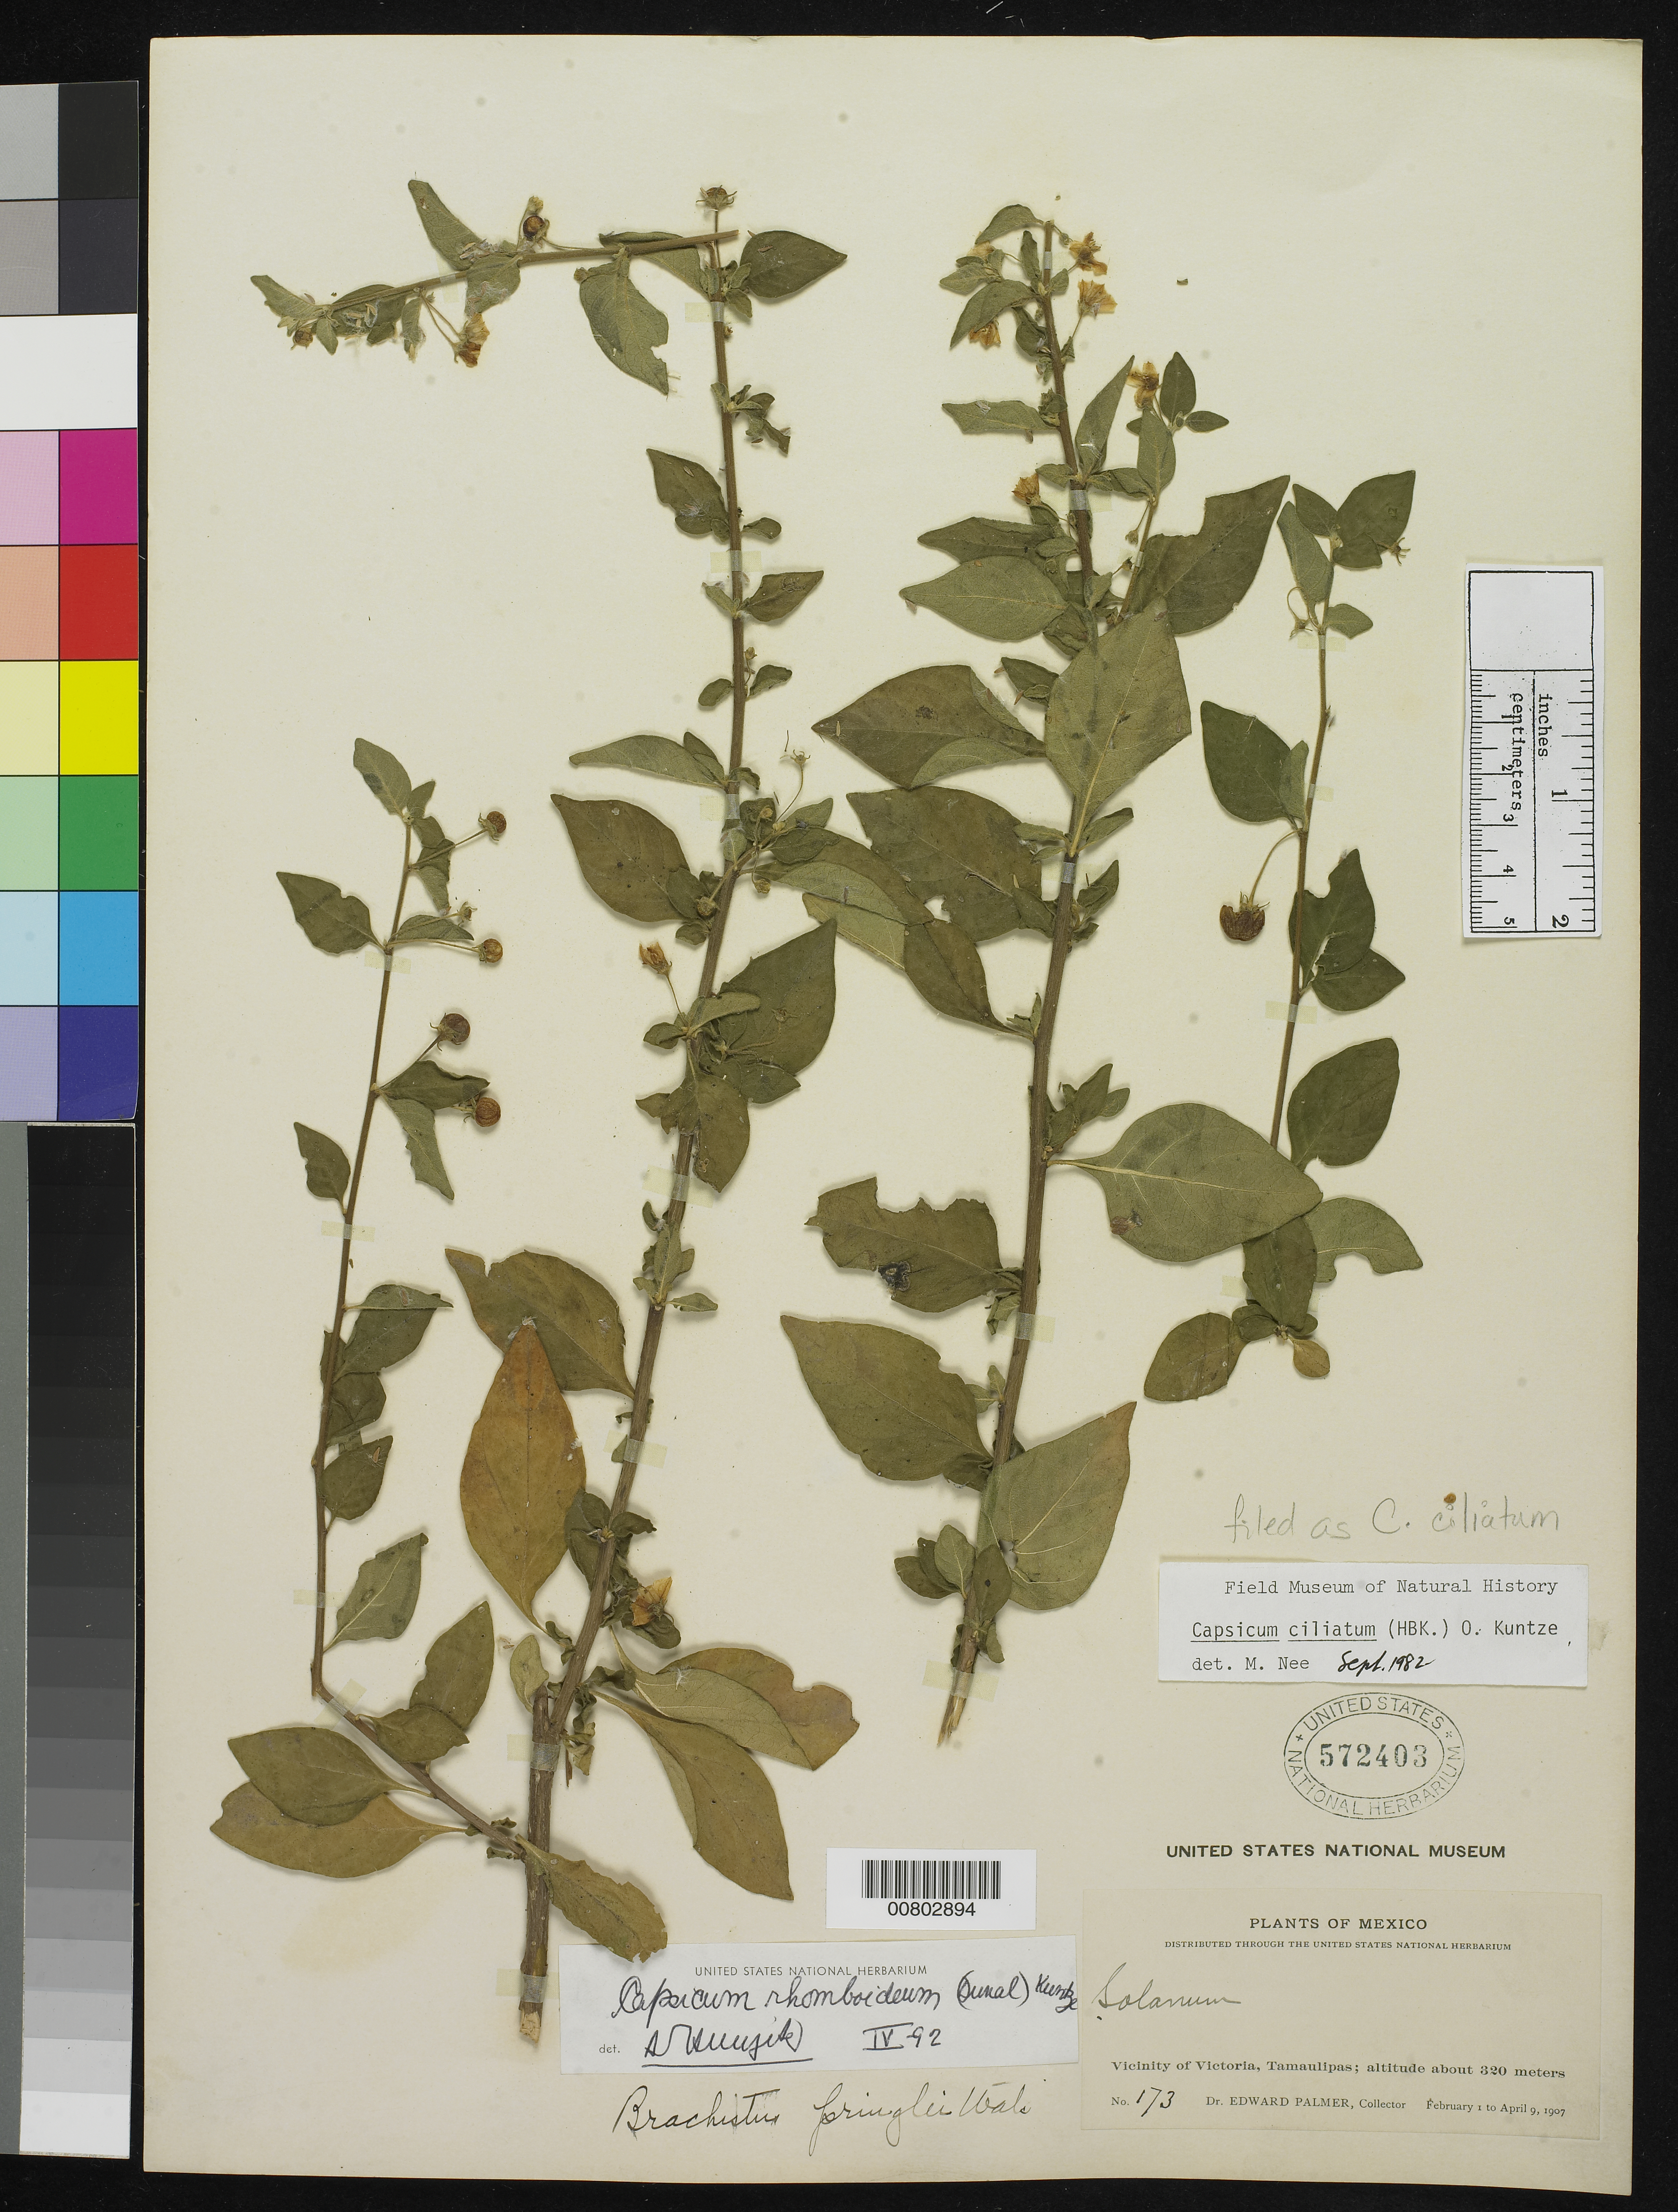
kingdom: Plantae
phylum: Tracheophyta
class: Magnoliopsida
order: Solanales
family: Solanaceae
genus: Capsicum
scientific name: Capsicum rhomboideum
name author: (Humb. & Bonpl. ex Dunal) Kuntze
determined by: Barboza, G. E., (CORD), Museo Botanico - Cordoba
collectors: E. Palmer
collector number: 173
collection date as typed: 01 Feb 1907 to 09 Apr 1907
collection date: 1907-02-01/1907-04-09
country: Mexico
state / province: Tamaulipas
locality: Vicinity of Victoria.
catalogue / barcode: US 572403